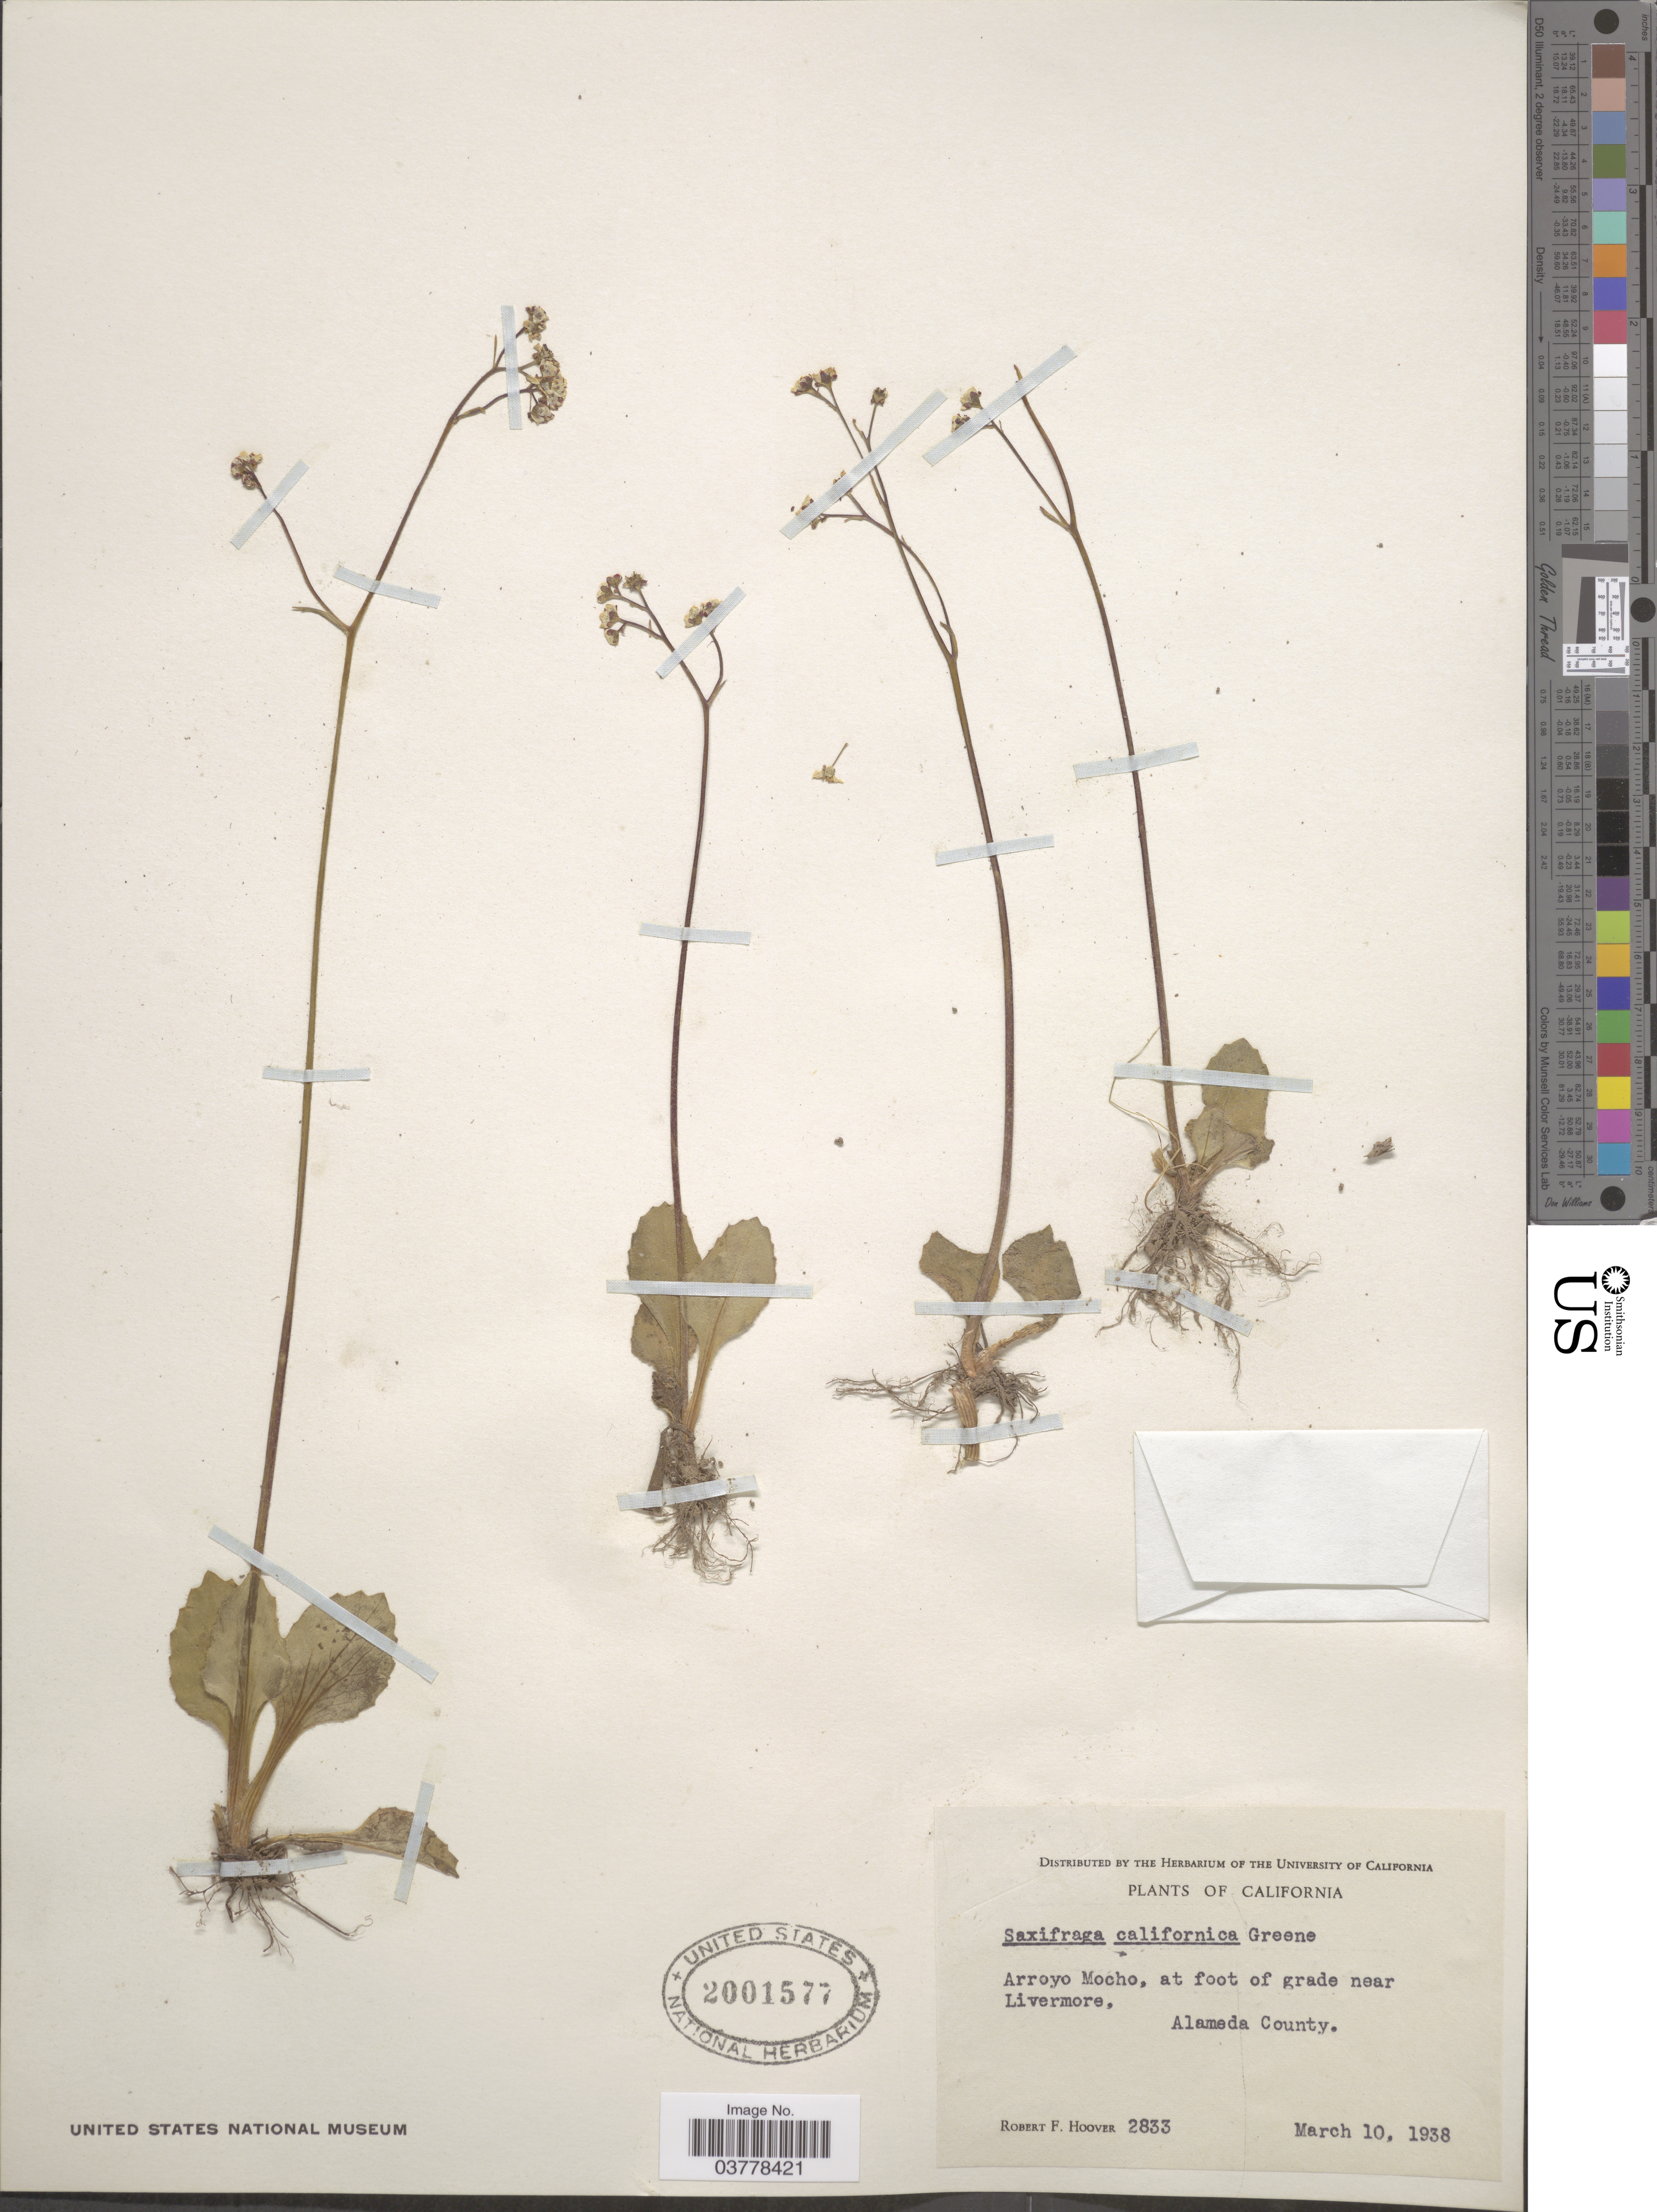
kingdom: Plantae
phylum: Tracheophyta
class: Magnoliopsida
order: Saxifragales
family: Saxifragaceae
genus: Micranthes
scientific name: Micranthes californica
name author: (Greene) Small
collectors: R. F. Hoover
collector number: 2833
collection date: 1938-03-10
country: United States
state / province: California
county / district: Alameda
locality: Arroyo Mocho, at foot of grade near Livermore. Alameda County.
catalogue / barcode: US 2001577